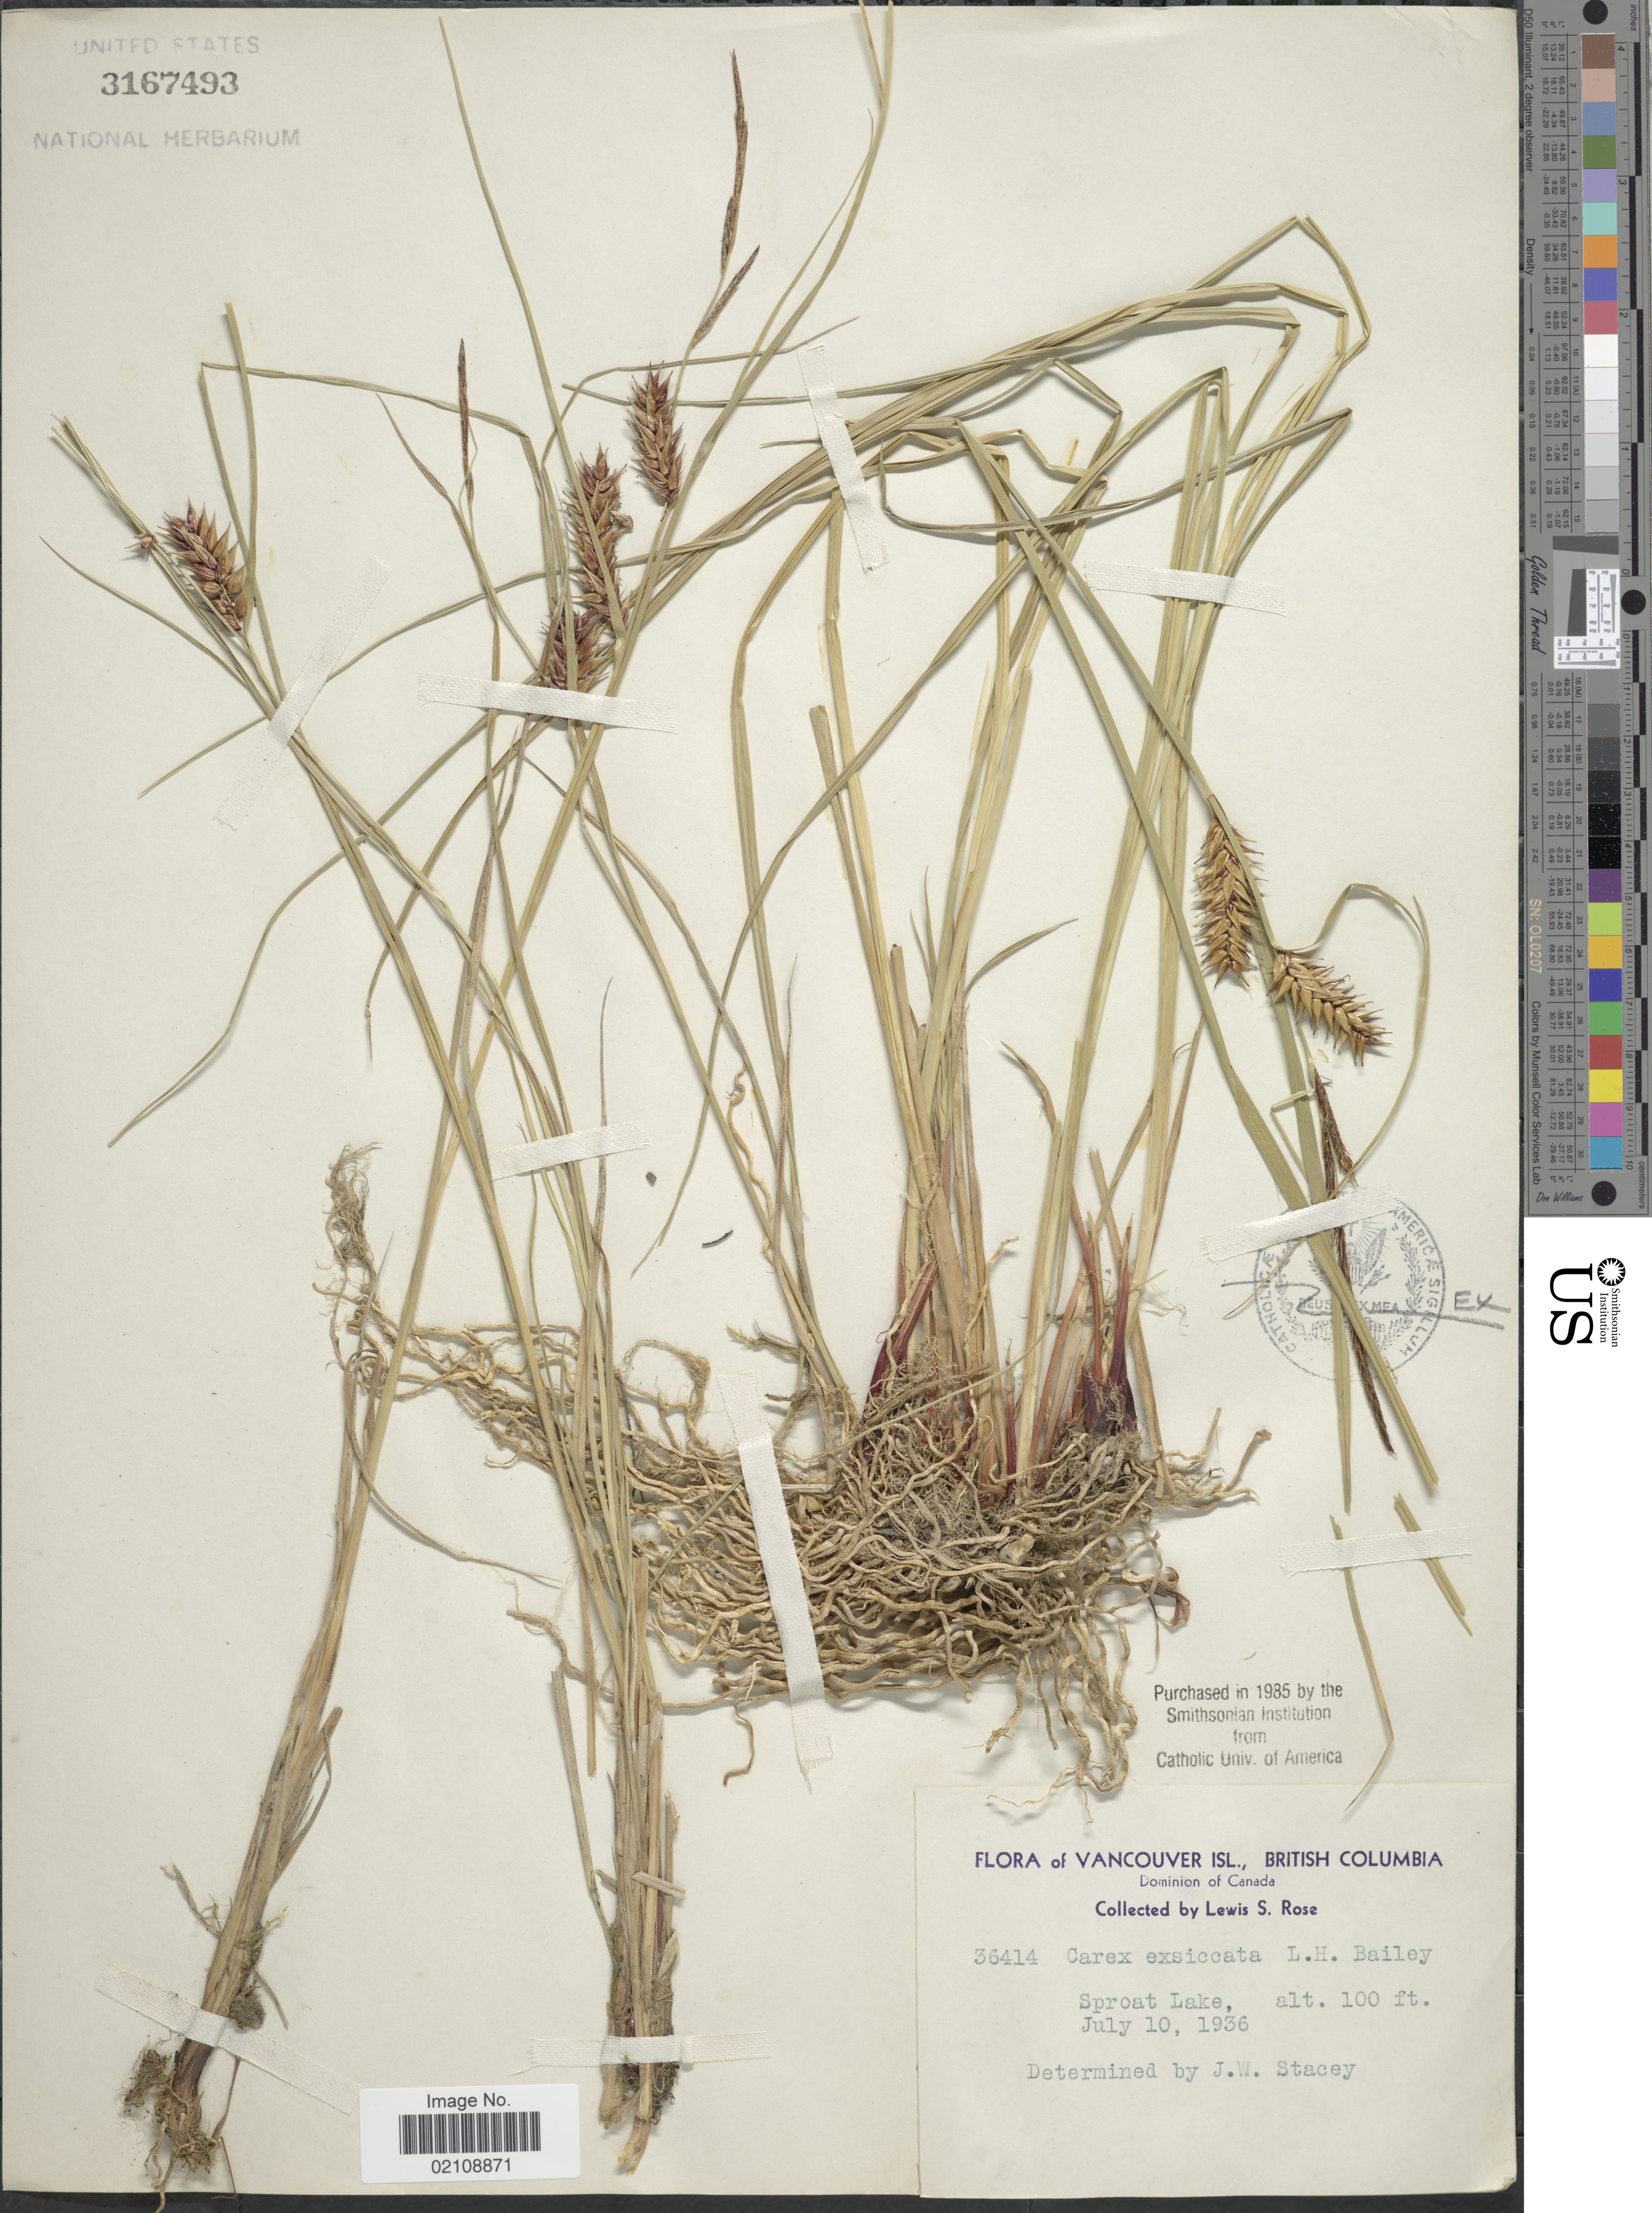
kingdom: Plantae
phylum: Tracheophyta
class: Liliopsida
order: Poales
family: Cyperaceae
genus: Carex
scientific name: Carex exsiccata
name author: L.H. Bailey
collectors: L. S. Rose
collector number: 36414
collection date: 1936-07-10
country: Canada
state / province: British Columbia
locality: Vancouver Isl., Sproat Lake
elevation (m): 30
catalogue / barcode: US 3167493